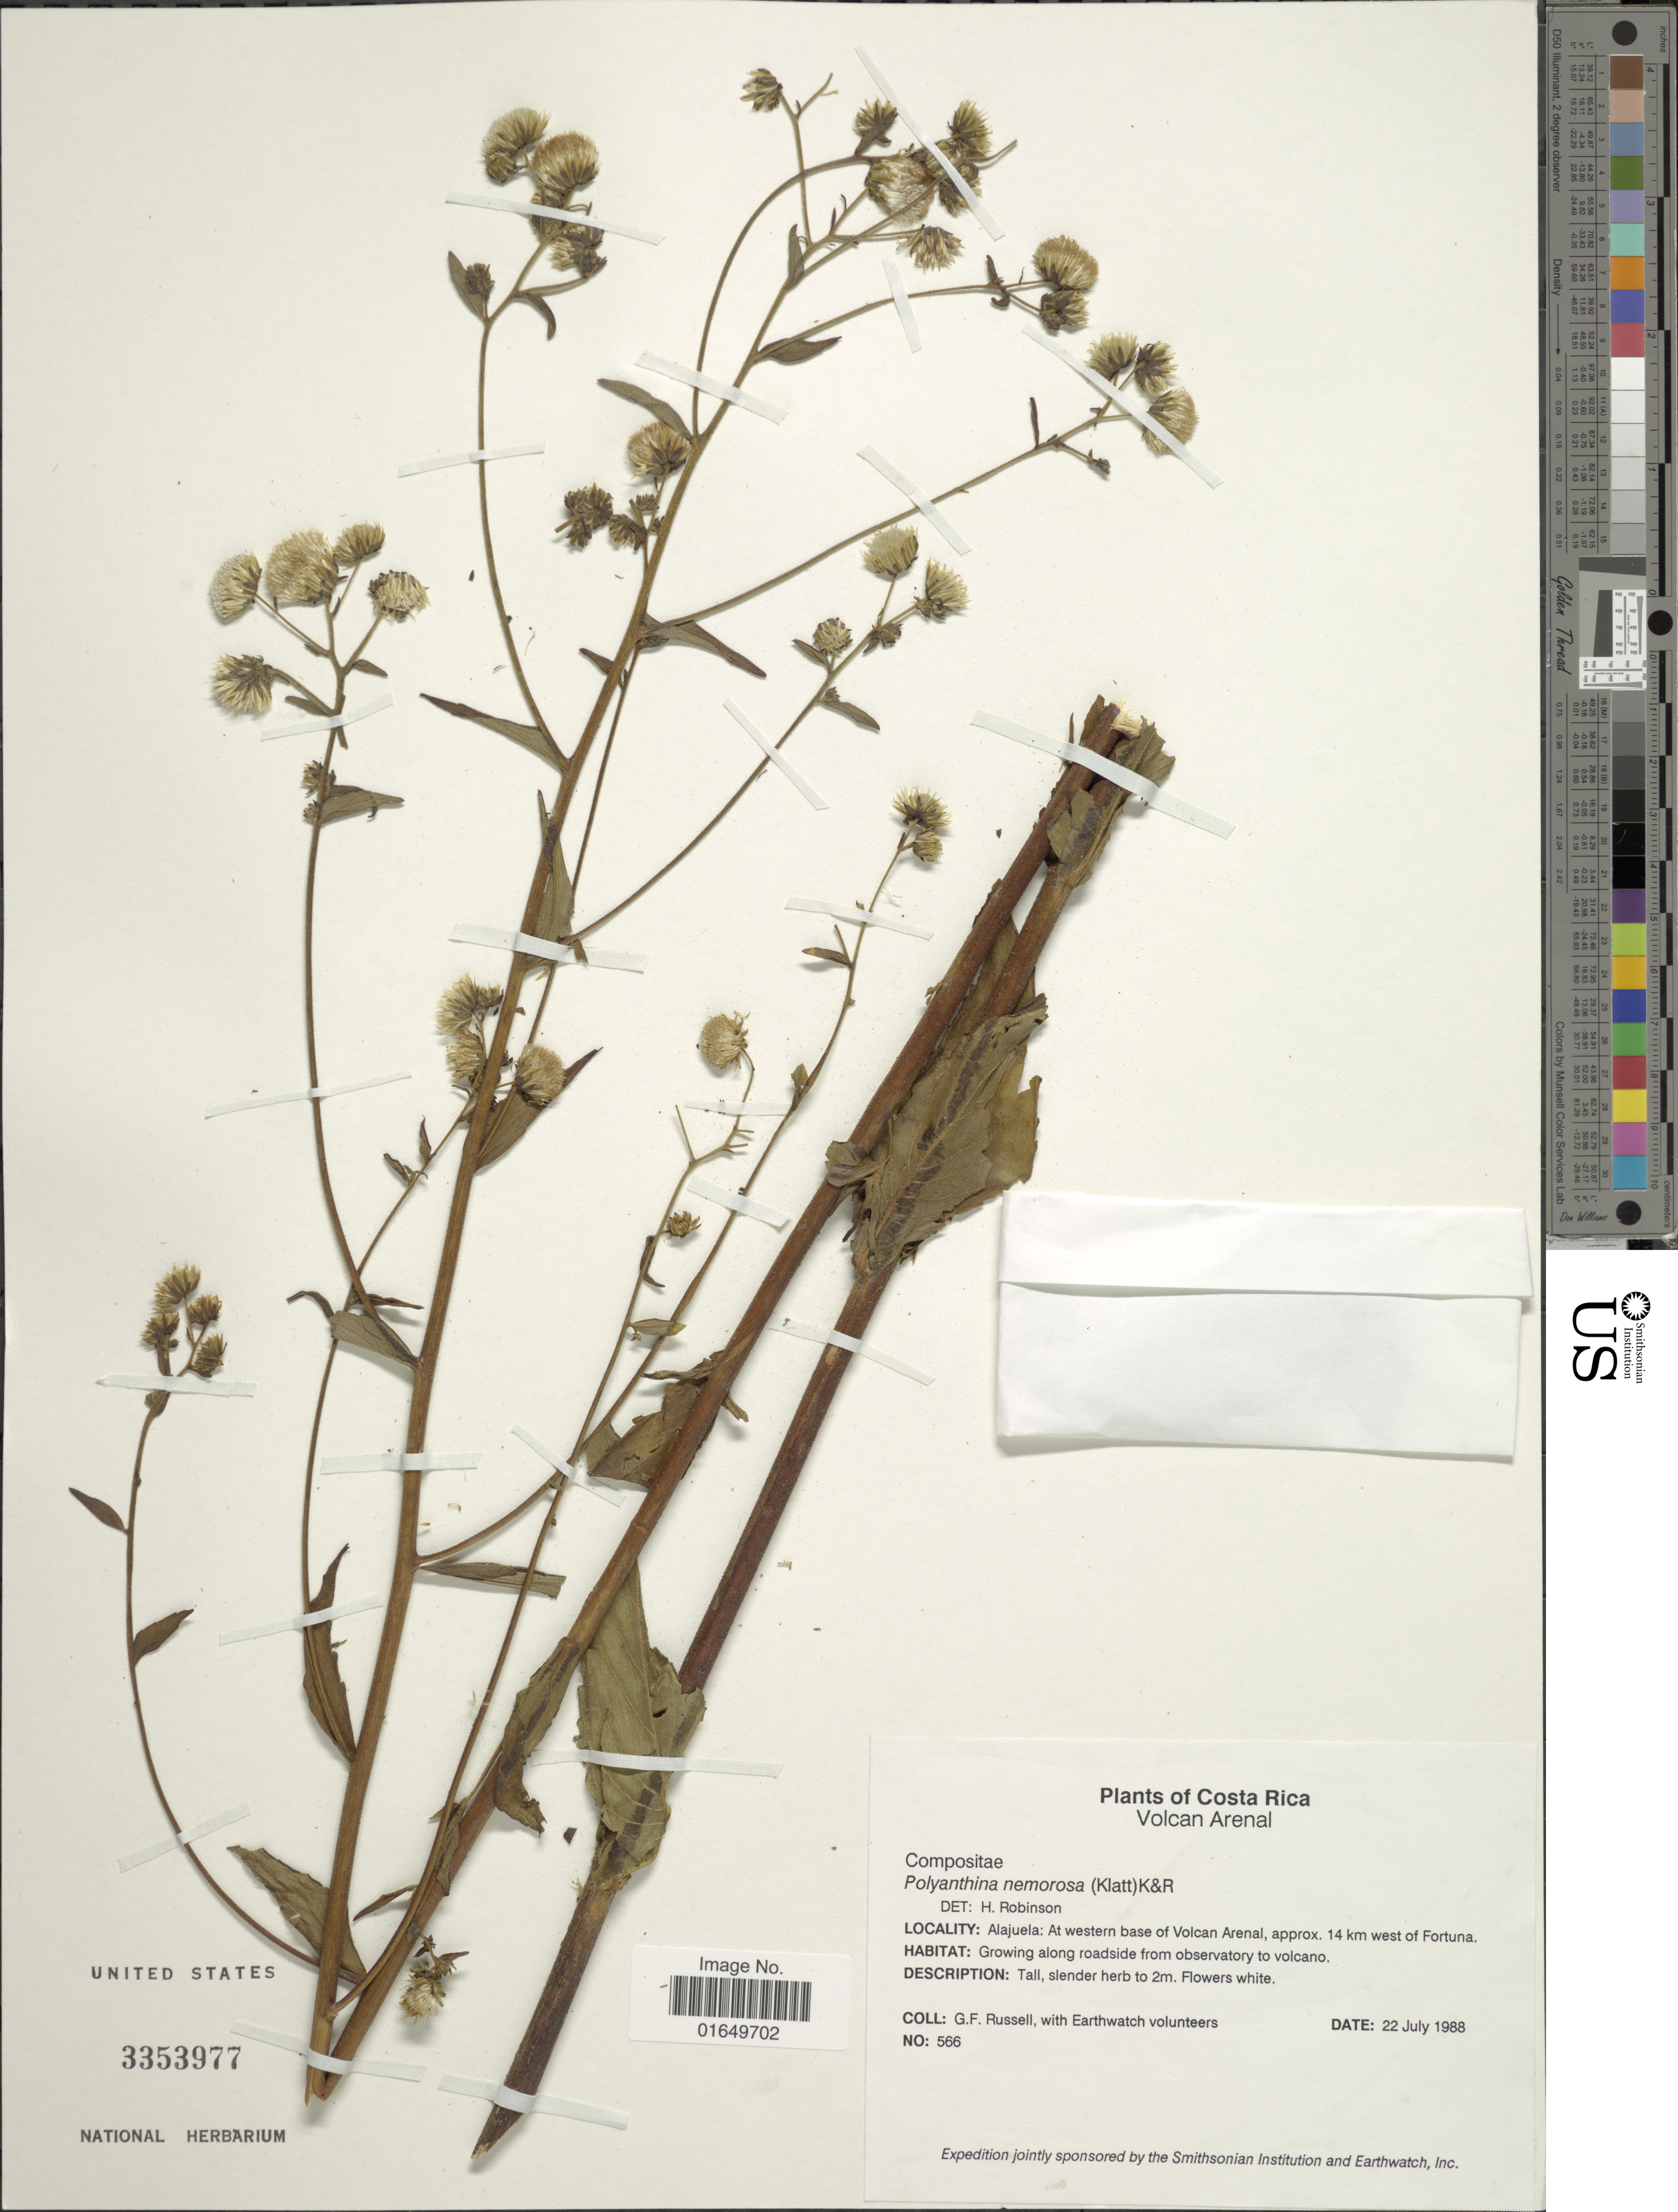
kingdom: Plantae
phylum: Tracheophyta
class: Magnoliopsida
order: Asterales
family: Asteraceae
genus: Polyanthina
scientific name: Polyanthina nemorosa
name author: (Klatt) R.M. King & H. Rob.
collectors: G. Russell & Earthwatch Volunteers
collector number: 566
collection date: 1988-07-22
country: Costa Rica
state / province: Alajuela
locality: Volcan Arenal. At western base of Volcan Arenal, approx. 14 km west of Fortuna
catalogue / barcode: US 3353977